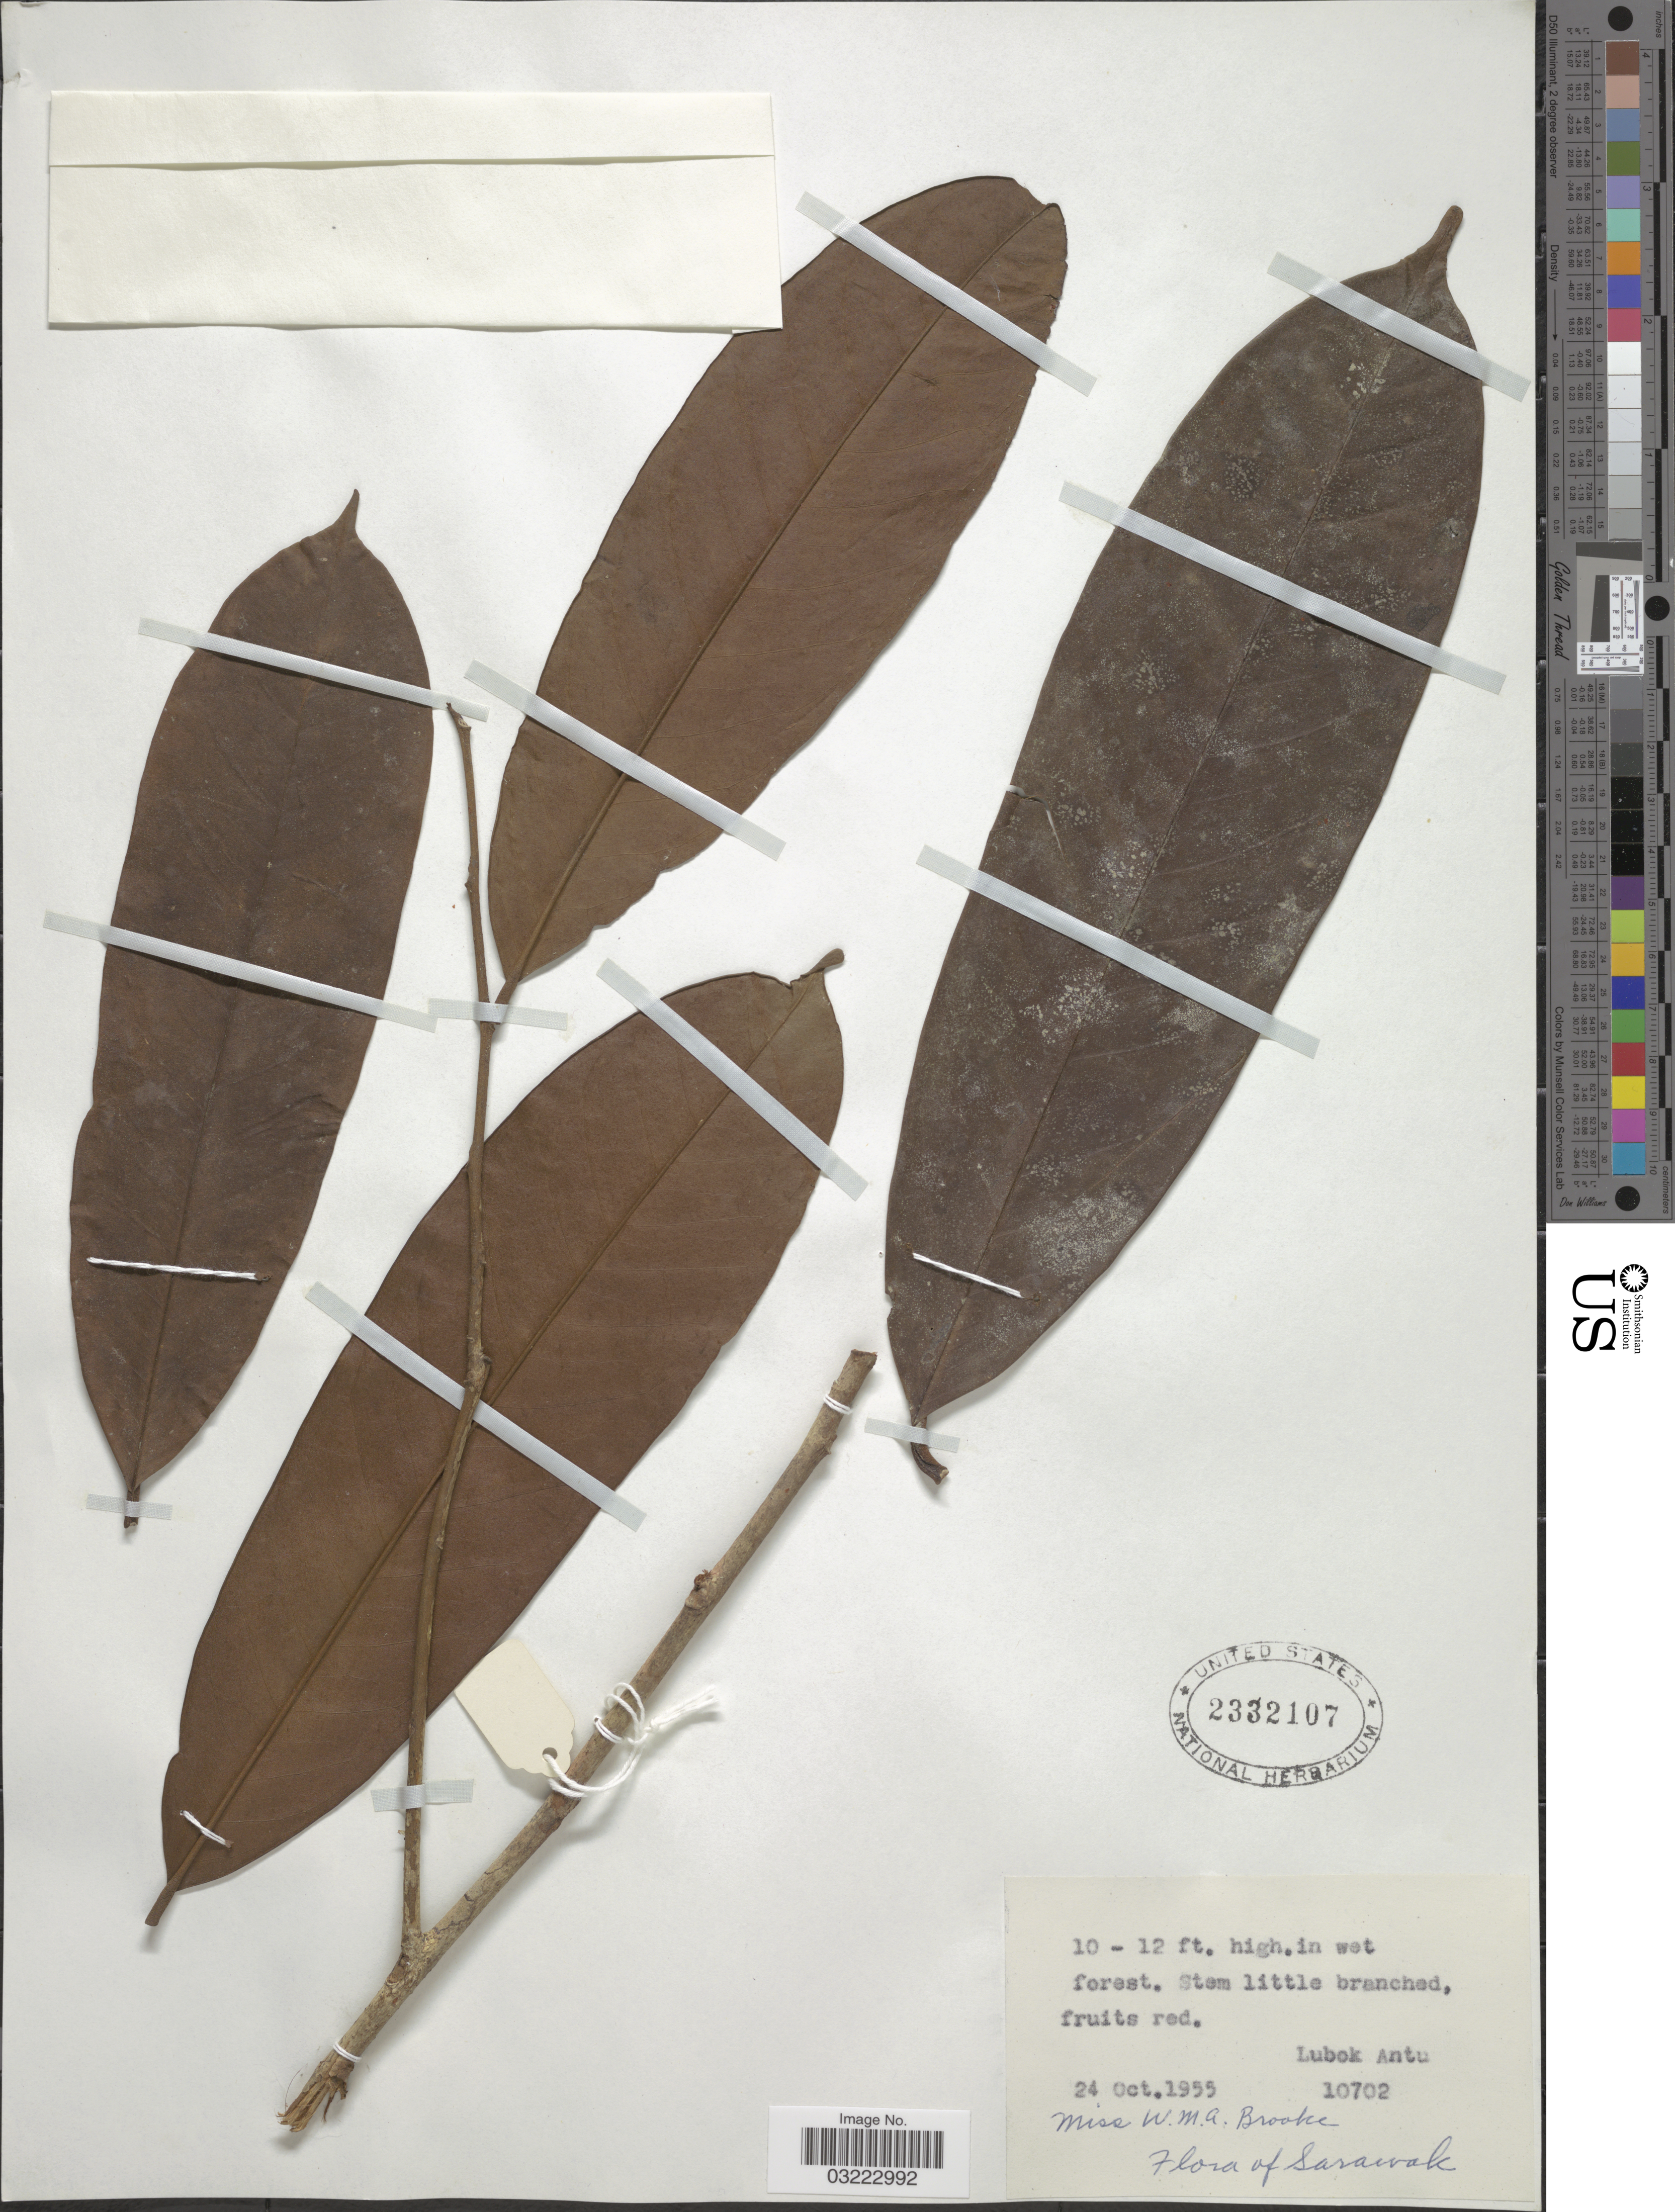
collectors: W. Brooke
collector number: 10702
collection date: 1955-10-24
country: Malaysia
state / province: Sarawak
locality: Lubok Antu.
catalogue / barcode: US 2332107